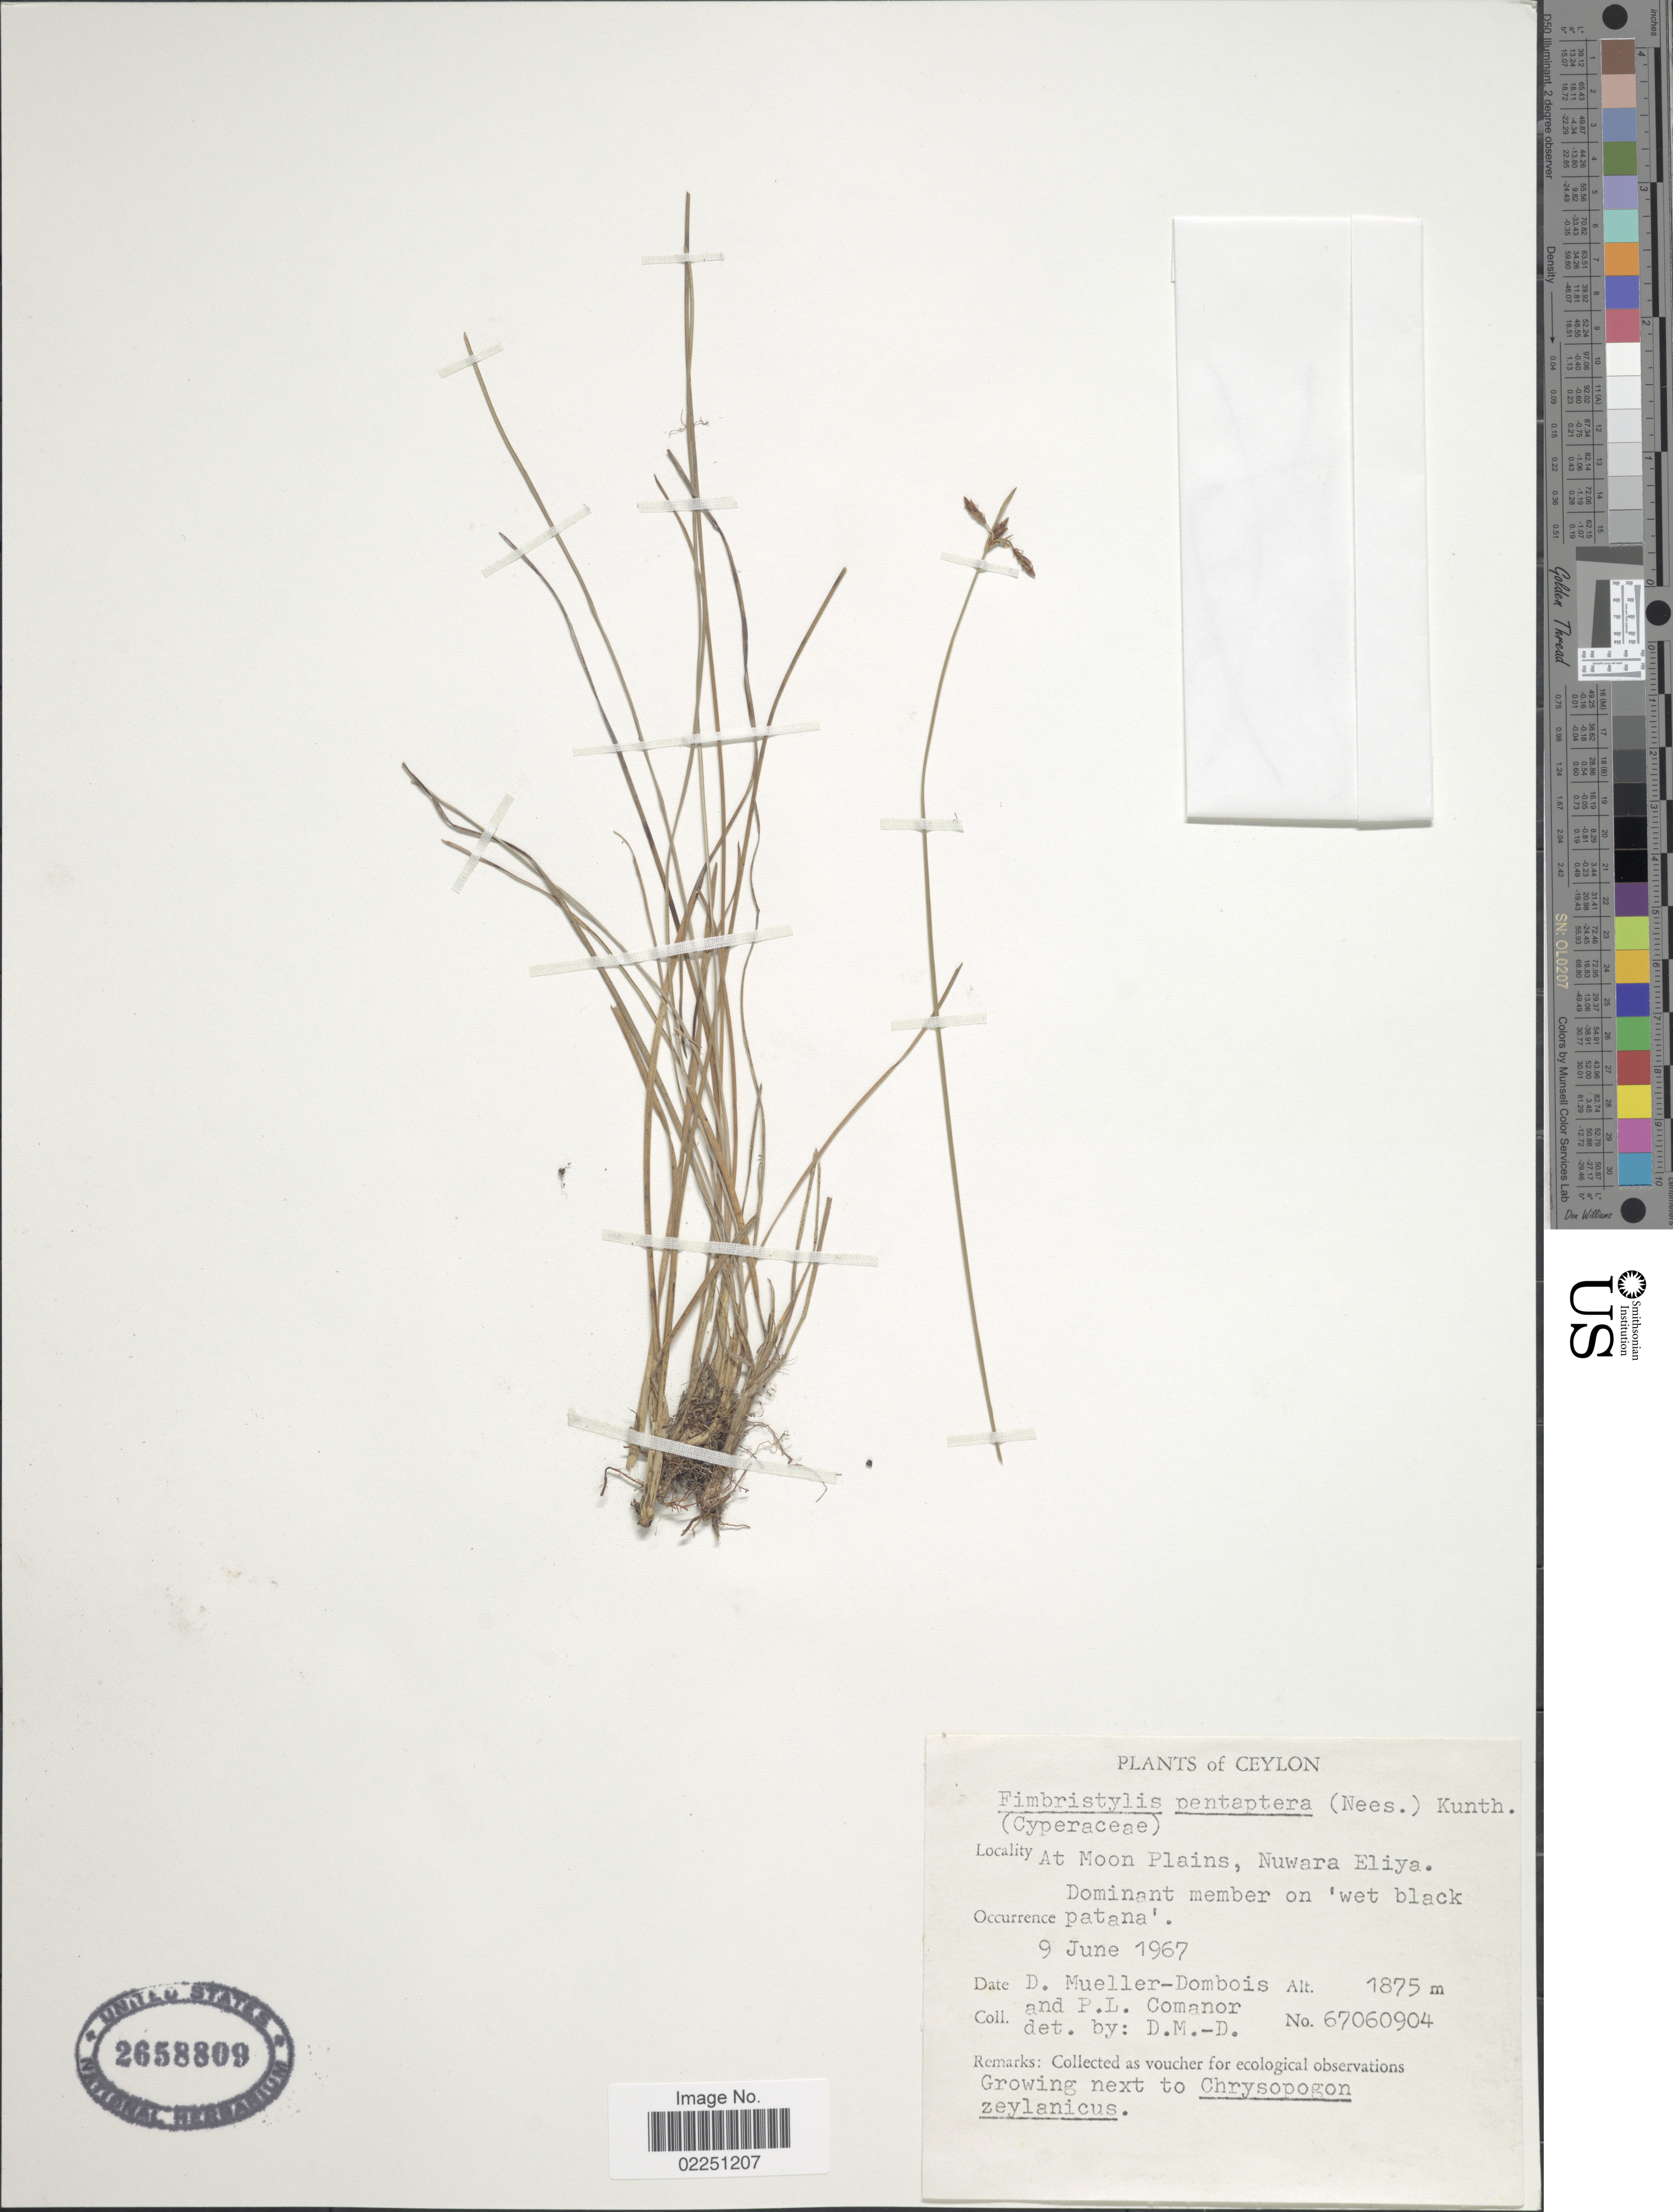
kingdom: Plantae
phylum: Tracheophyta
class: Liliopsida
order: Poales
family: Cyperaceae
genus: Fimbristylis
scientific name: Fimbristylis pentaptera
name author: (Nees) Kunth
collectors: D. Mueller-Dombois & P. Comanor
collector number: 67060904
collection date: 1967-06-09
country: Sri Lanka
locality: Ceylon. At Moon Plains, Nuwara Eliya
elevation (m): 1875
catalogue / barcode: US 2658809